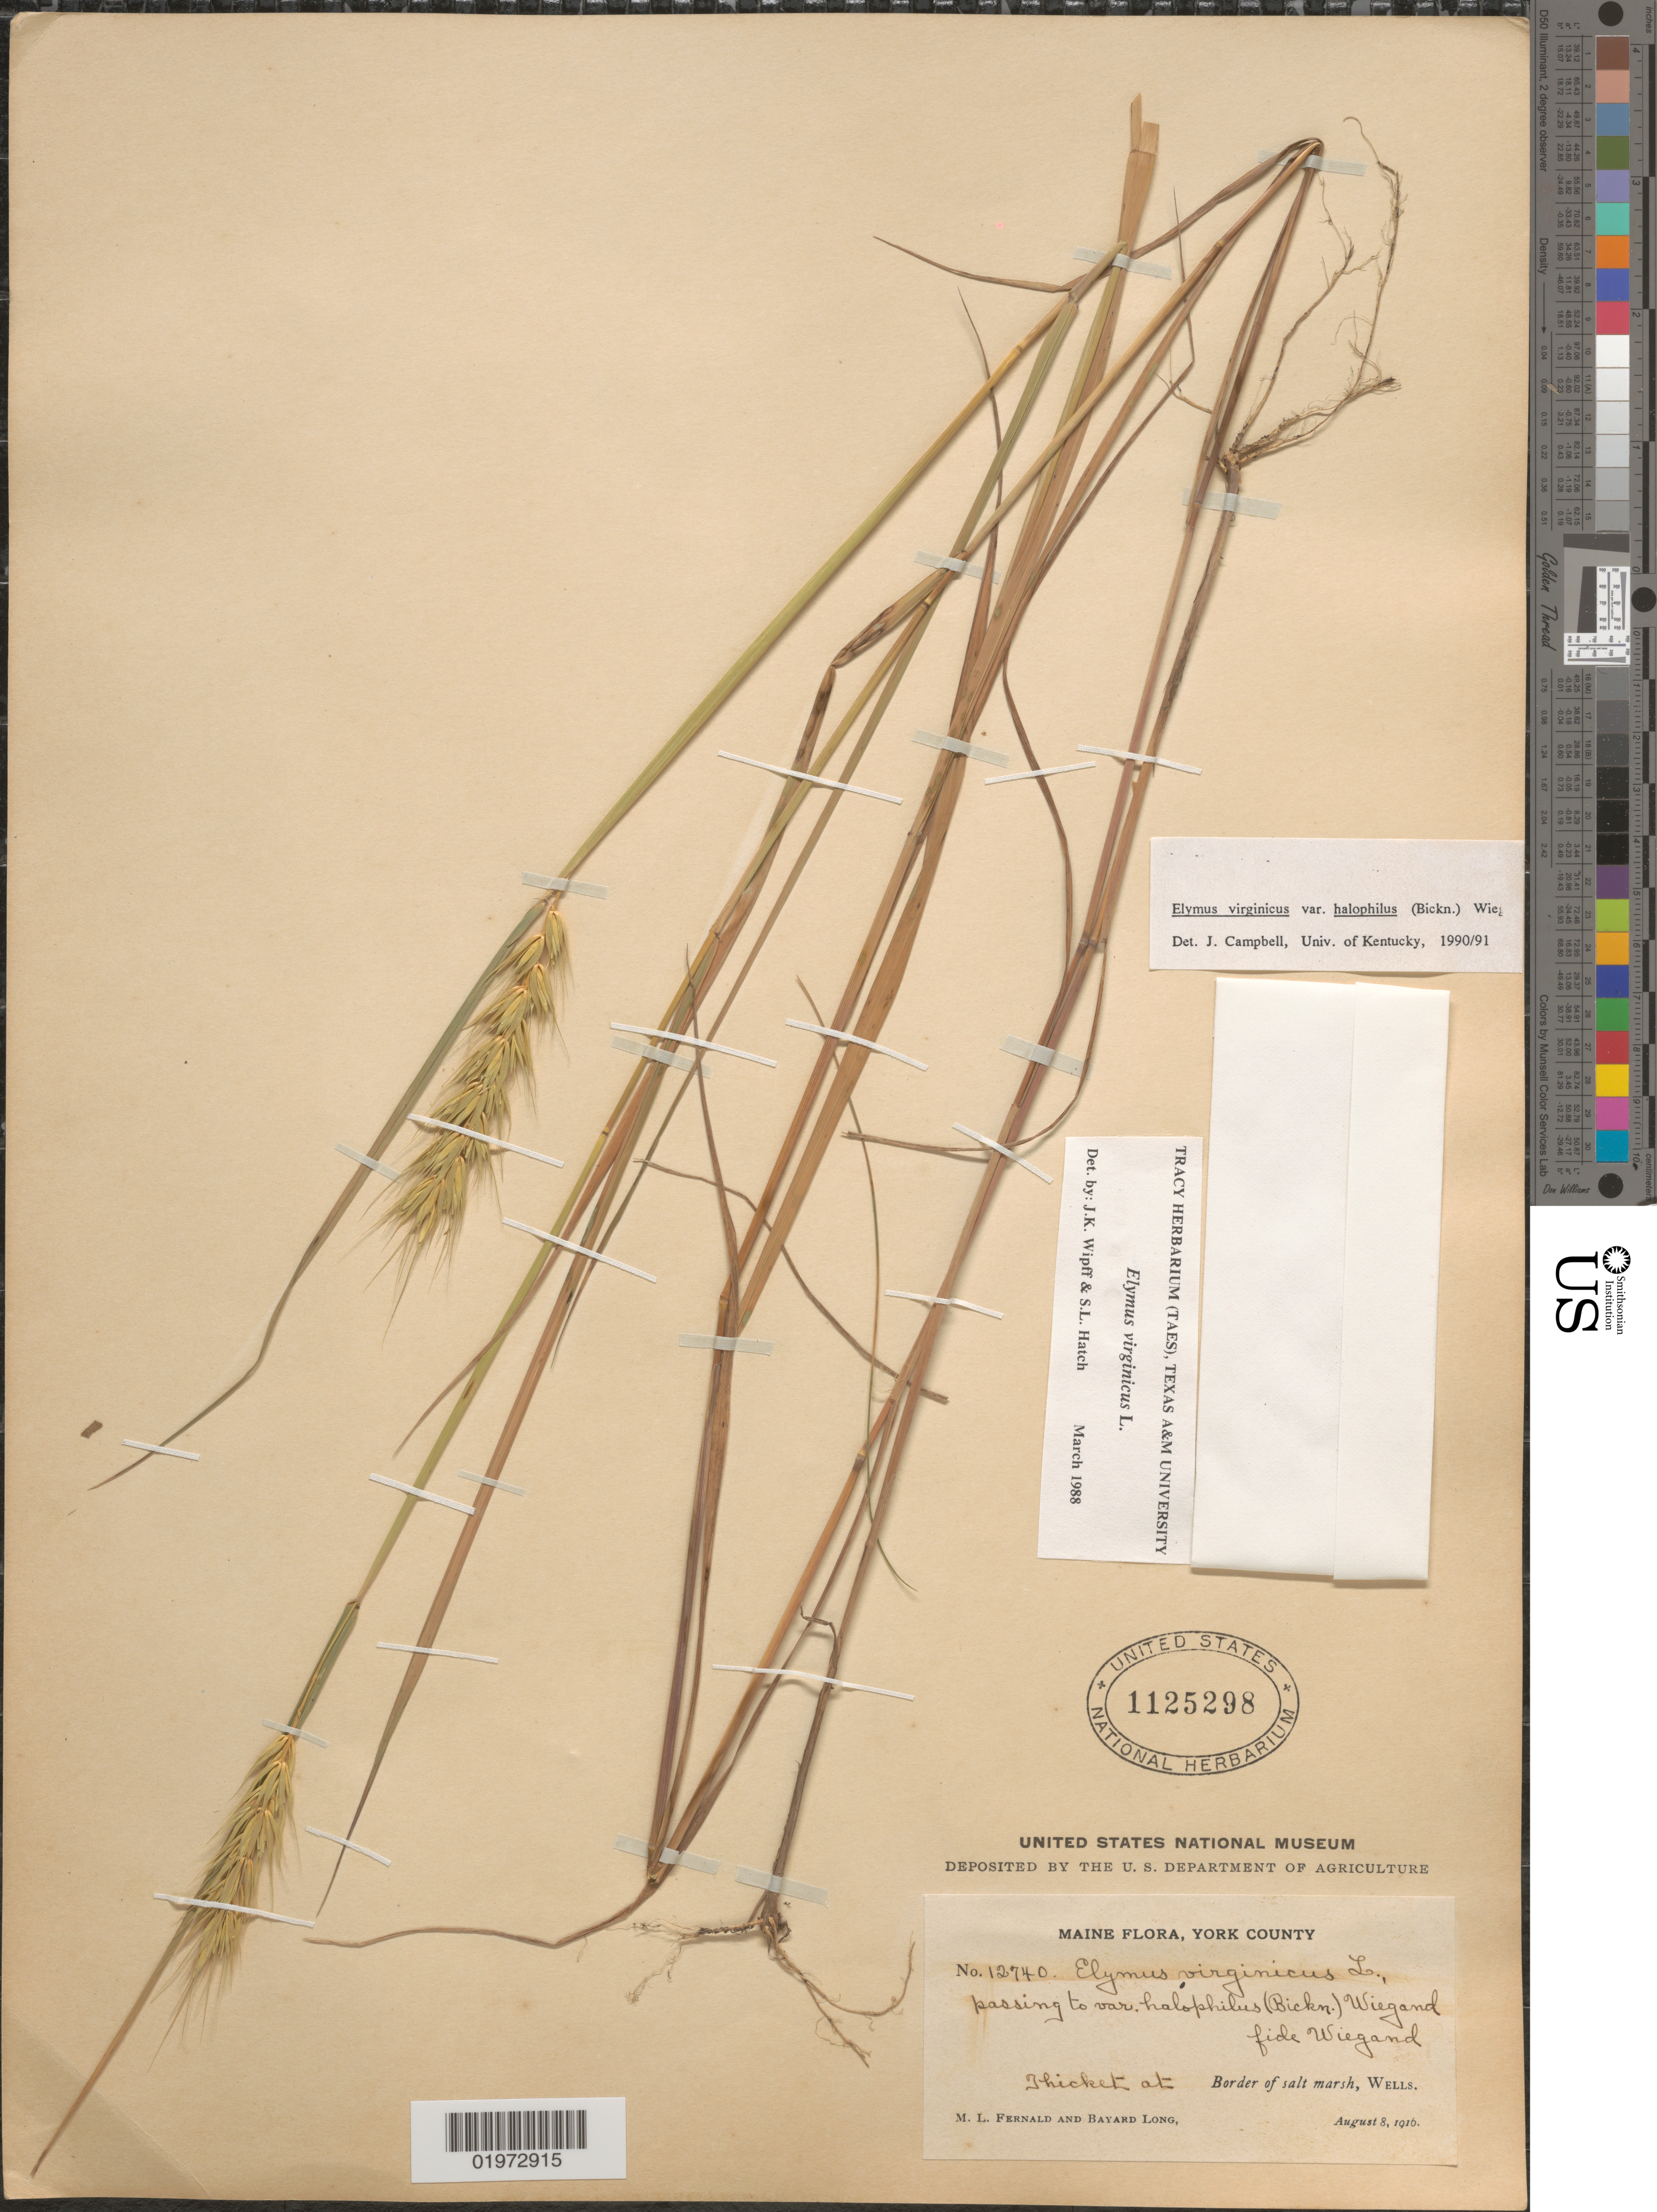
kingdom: Plantae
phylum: Tracheophyta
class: Liliopsida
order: Poales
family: Poaceae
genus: Elymus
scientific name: Elymus virginicus var. halophilus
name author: L.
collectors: M. L. Fernald & B. Long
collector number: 12740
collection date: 1916-08-08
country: United States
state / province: Maine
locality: York County. Thicket at Border of salt marsh, Wells.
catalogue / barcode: US 1125298